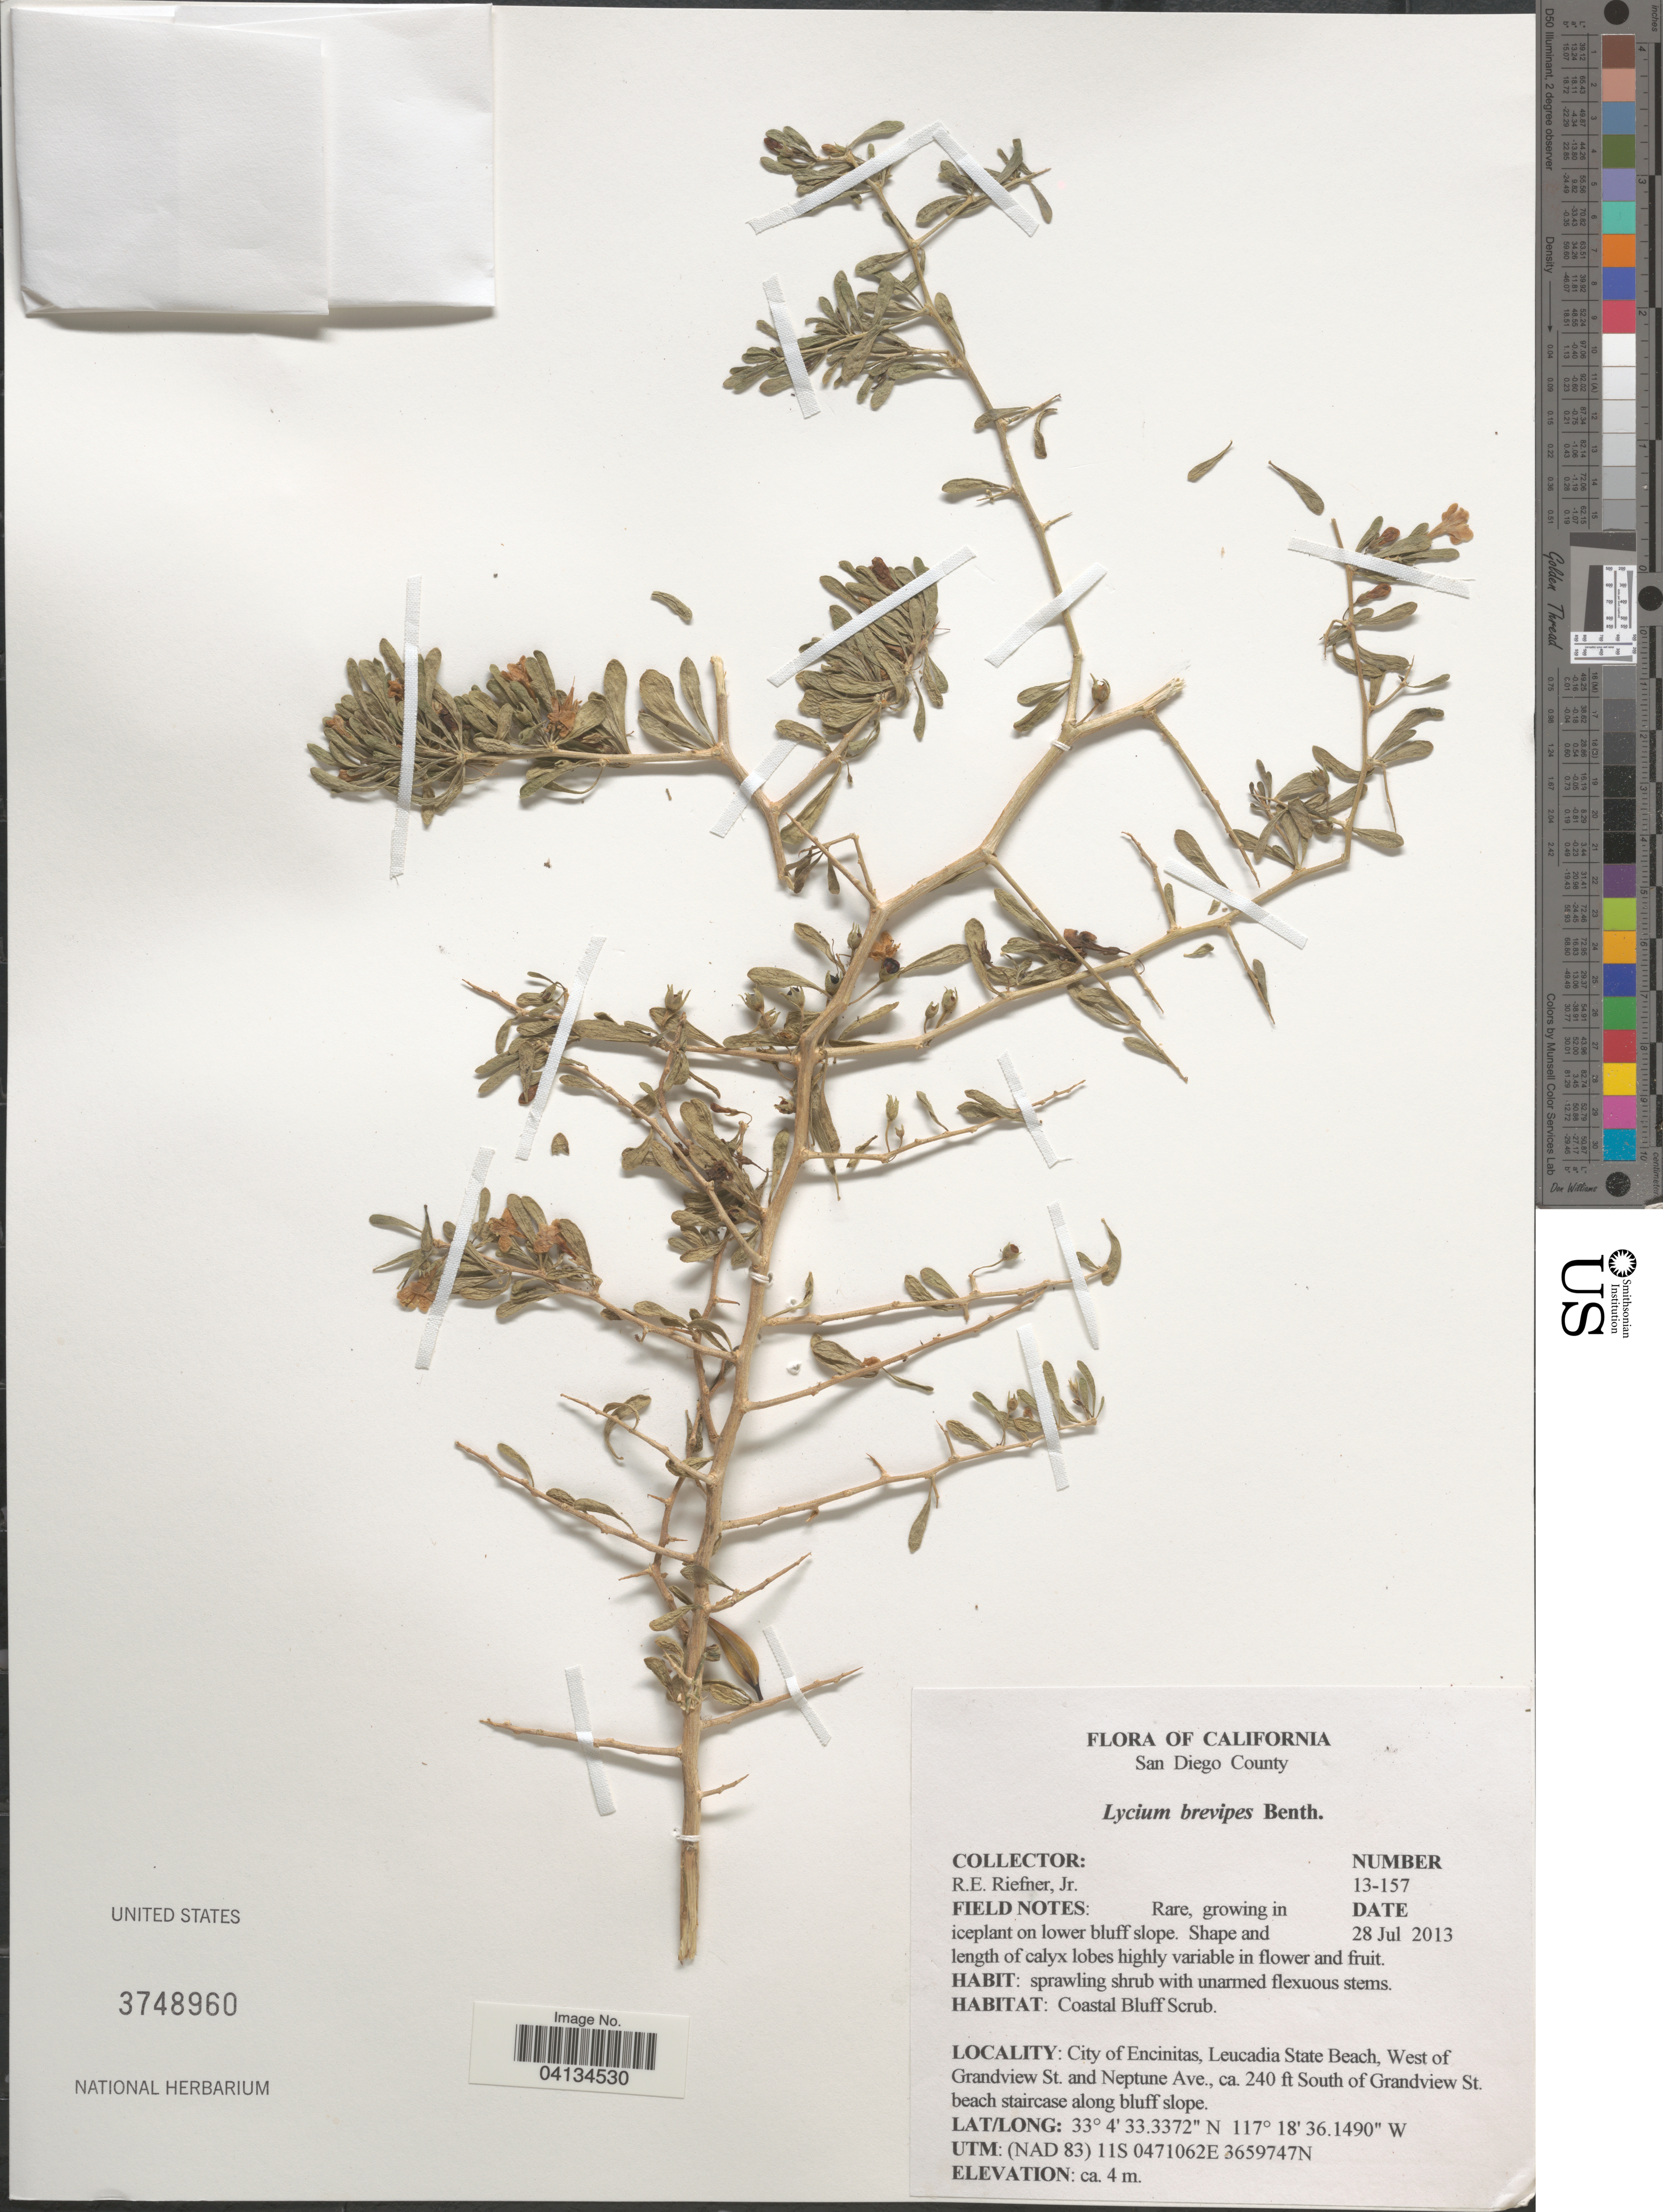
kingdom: Plantae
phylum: Tracheophyta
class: Magnoliopsida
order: Solanales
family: Solanaceae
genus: Lycium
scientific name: Lycium brevipes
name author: Benth.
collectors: R. Riefner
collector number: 13-157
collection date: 2013-07-28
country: United States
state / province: California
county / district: San Diego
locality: San Diego County. Coastal Bluff Scrub. City of Encinitas, Leucadia State Beach, West of Grandview St. and Neptune Ave., ca. 240 fth South of Grandview St. beach staircase along bluff slope. UTM: (NAD 83) 11S 0471062E 3659747N.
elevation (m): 4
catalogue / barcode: US 3748960